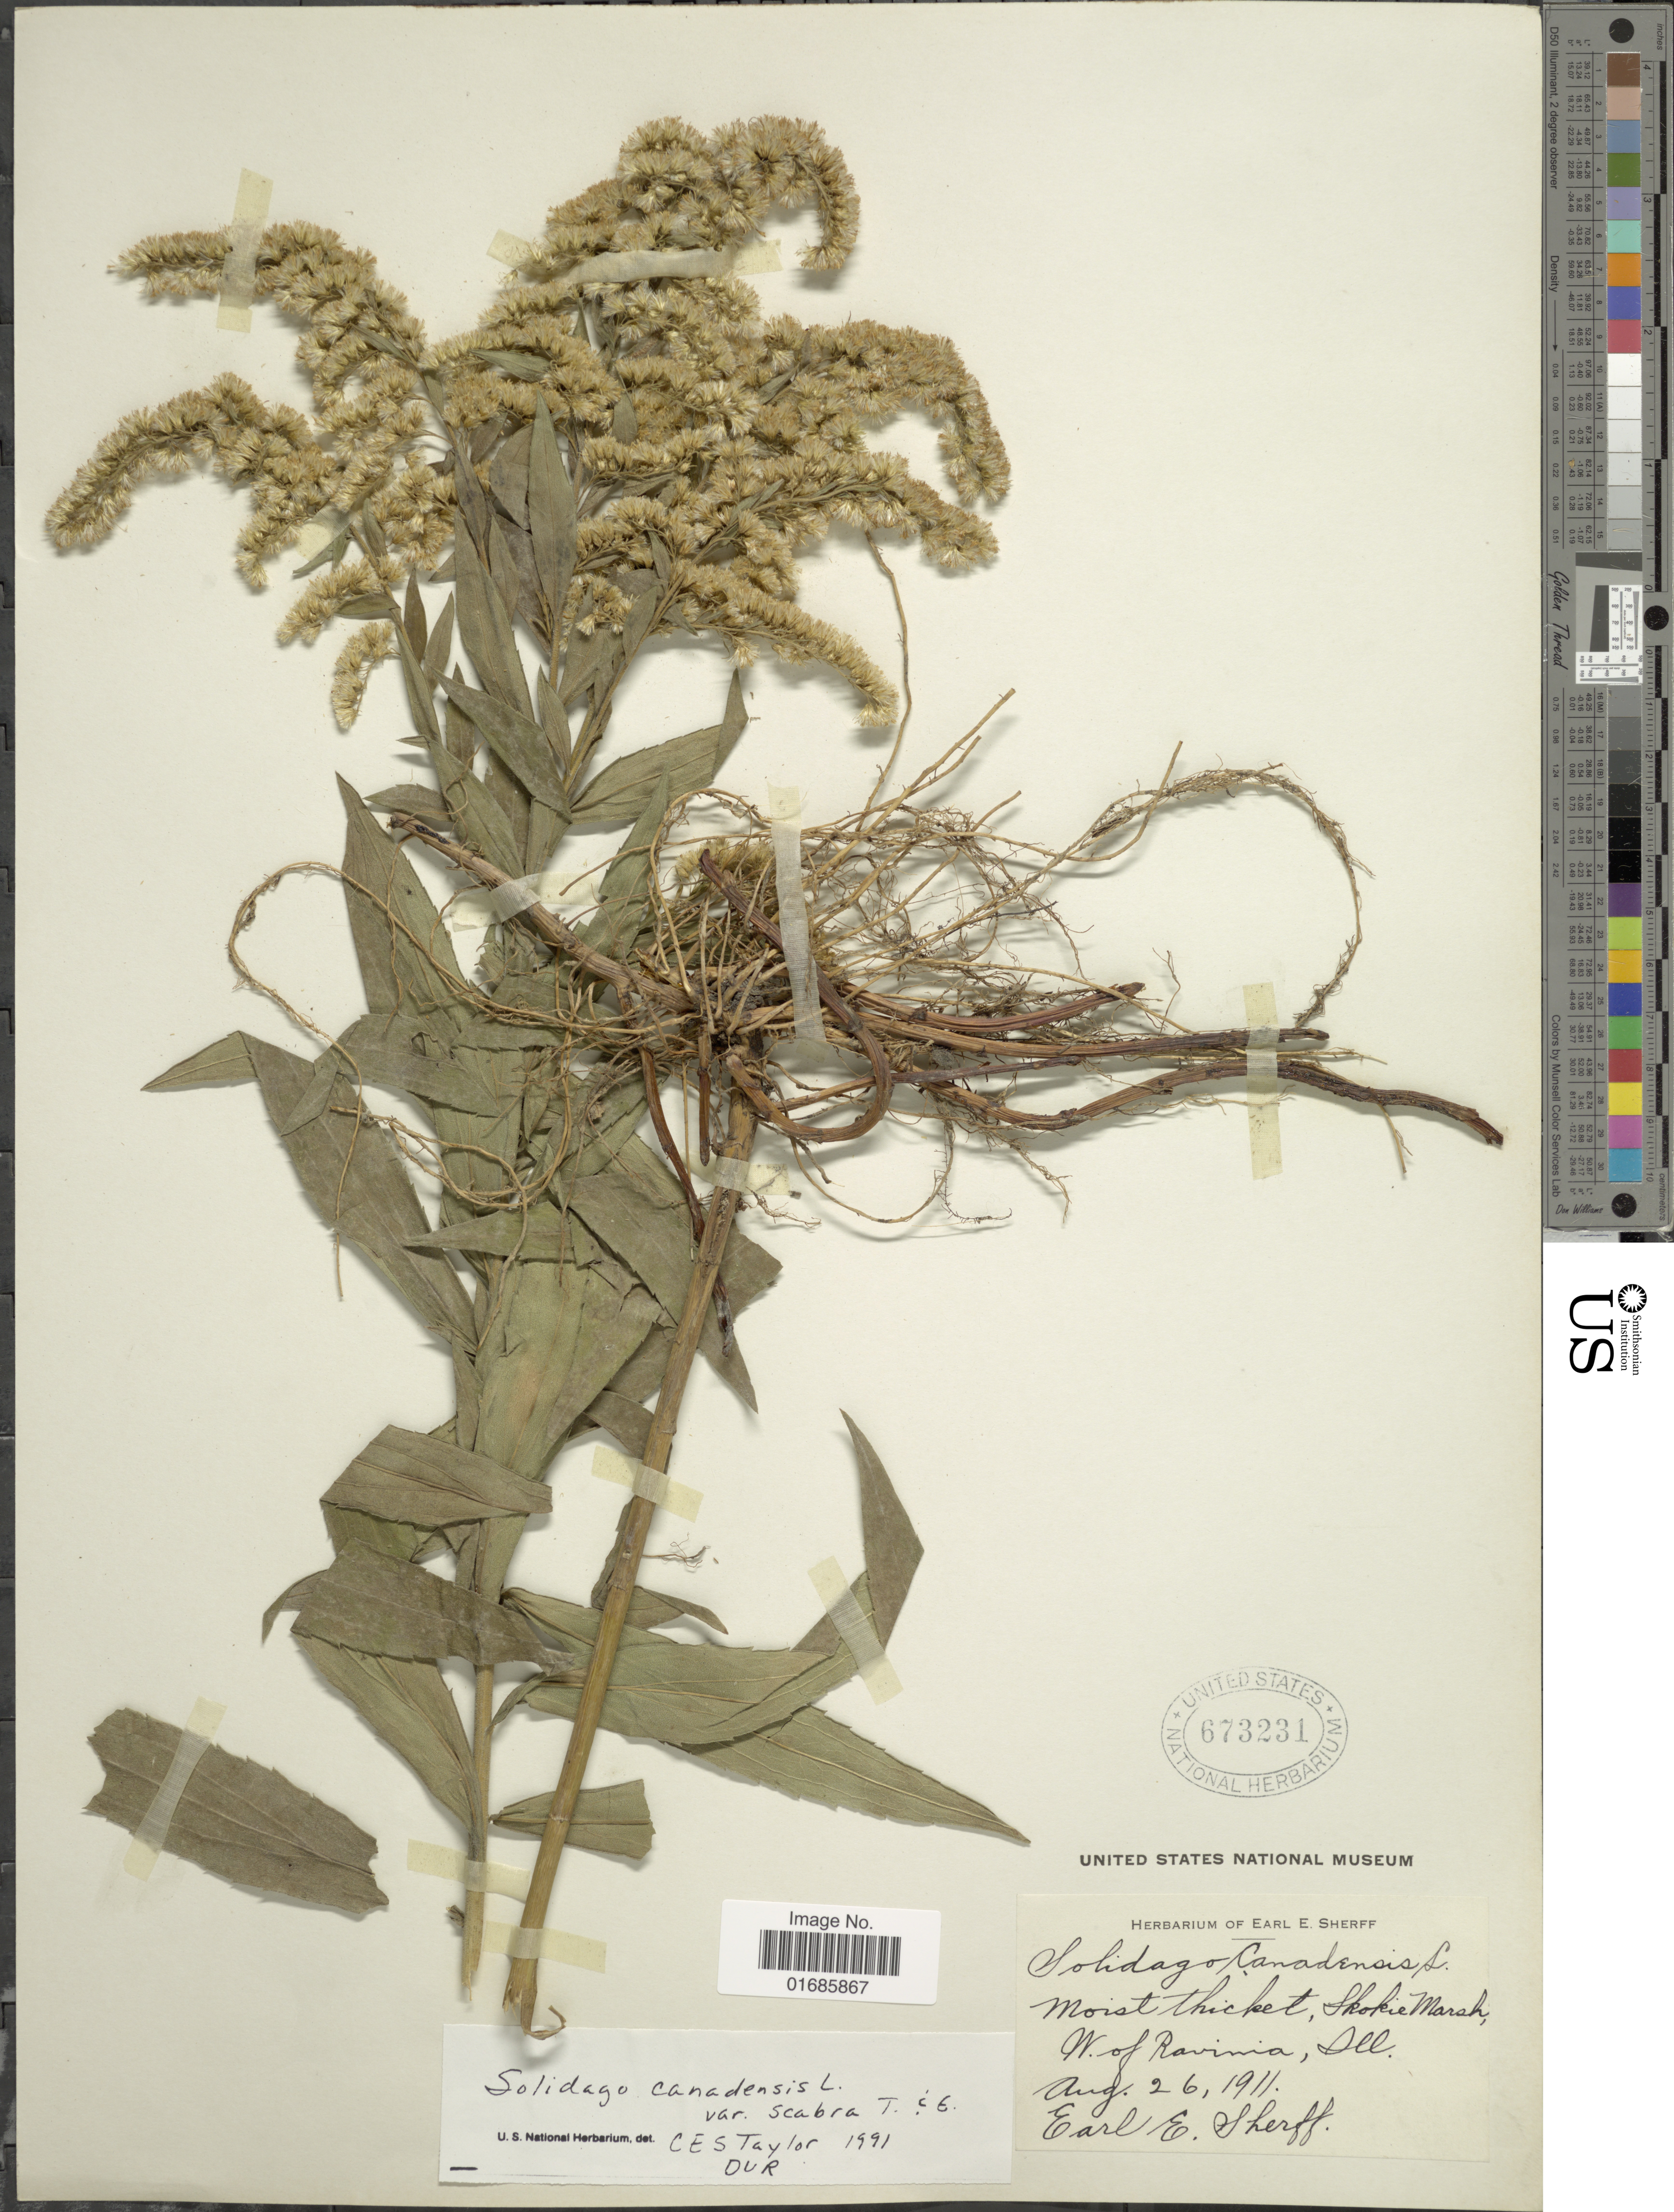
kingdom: Plantae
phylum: Tracheophyta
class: Magnoliopsida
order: Asterales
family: Asteraceae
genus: Solidago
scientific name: Solidago canadensis var. scabra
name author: (Muhl. ex Willd.) Torr. & A. Gray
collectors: E. E. Sherff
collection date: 1911-08-26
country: United States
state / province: Illinois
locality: Skokie Marsh, W. of Ravinia, Ill.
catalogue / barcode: US 673231